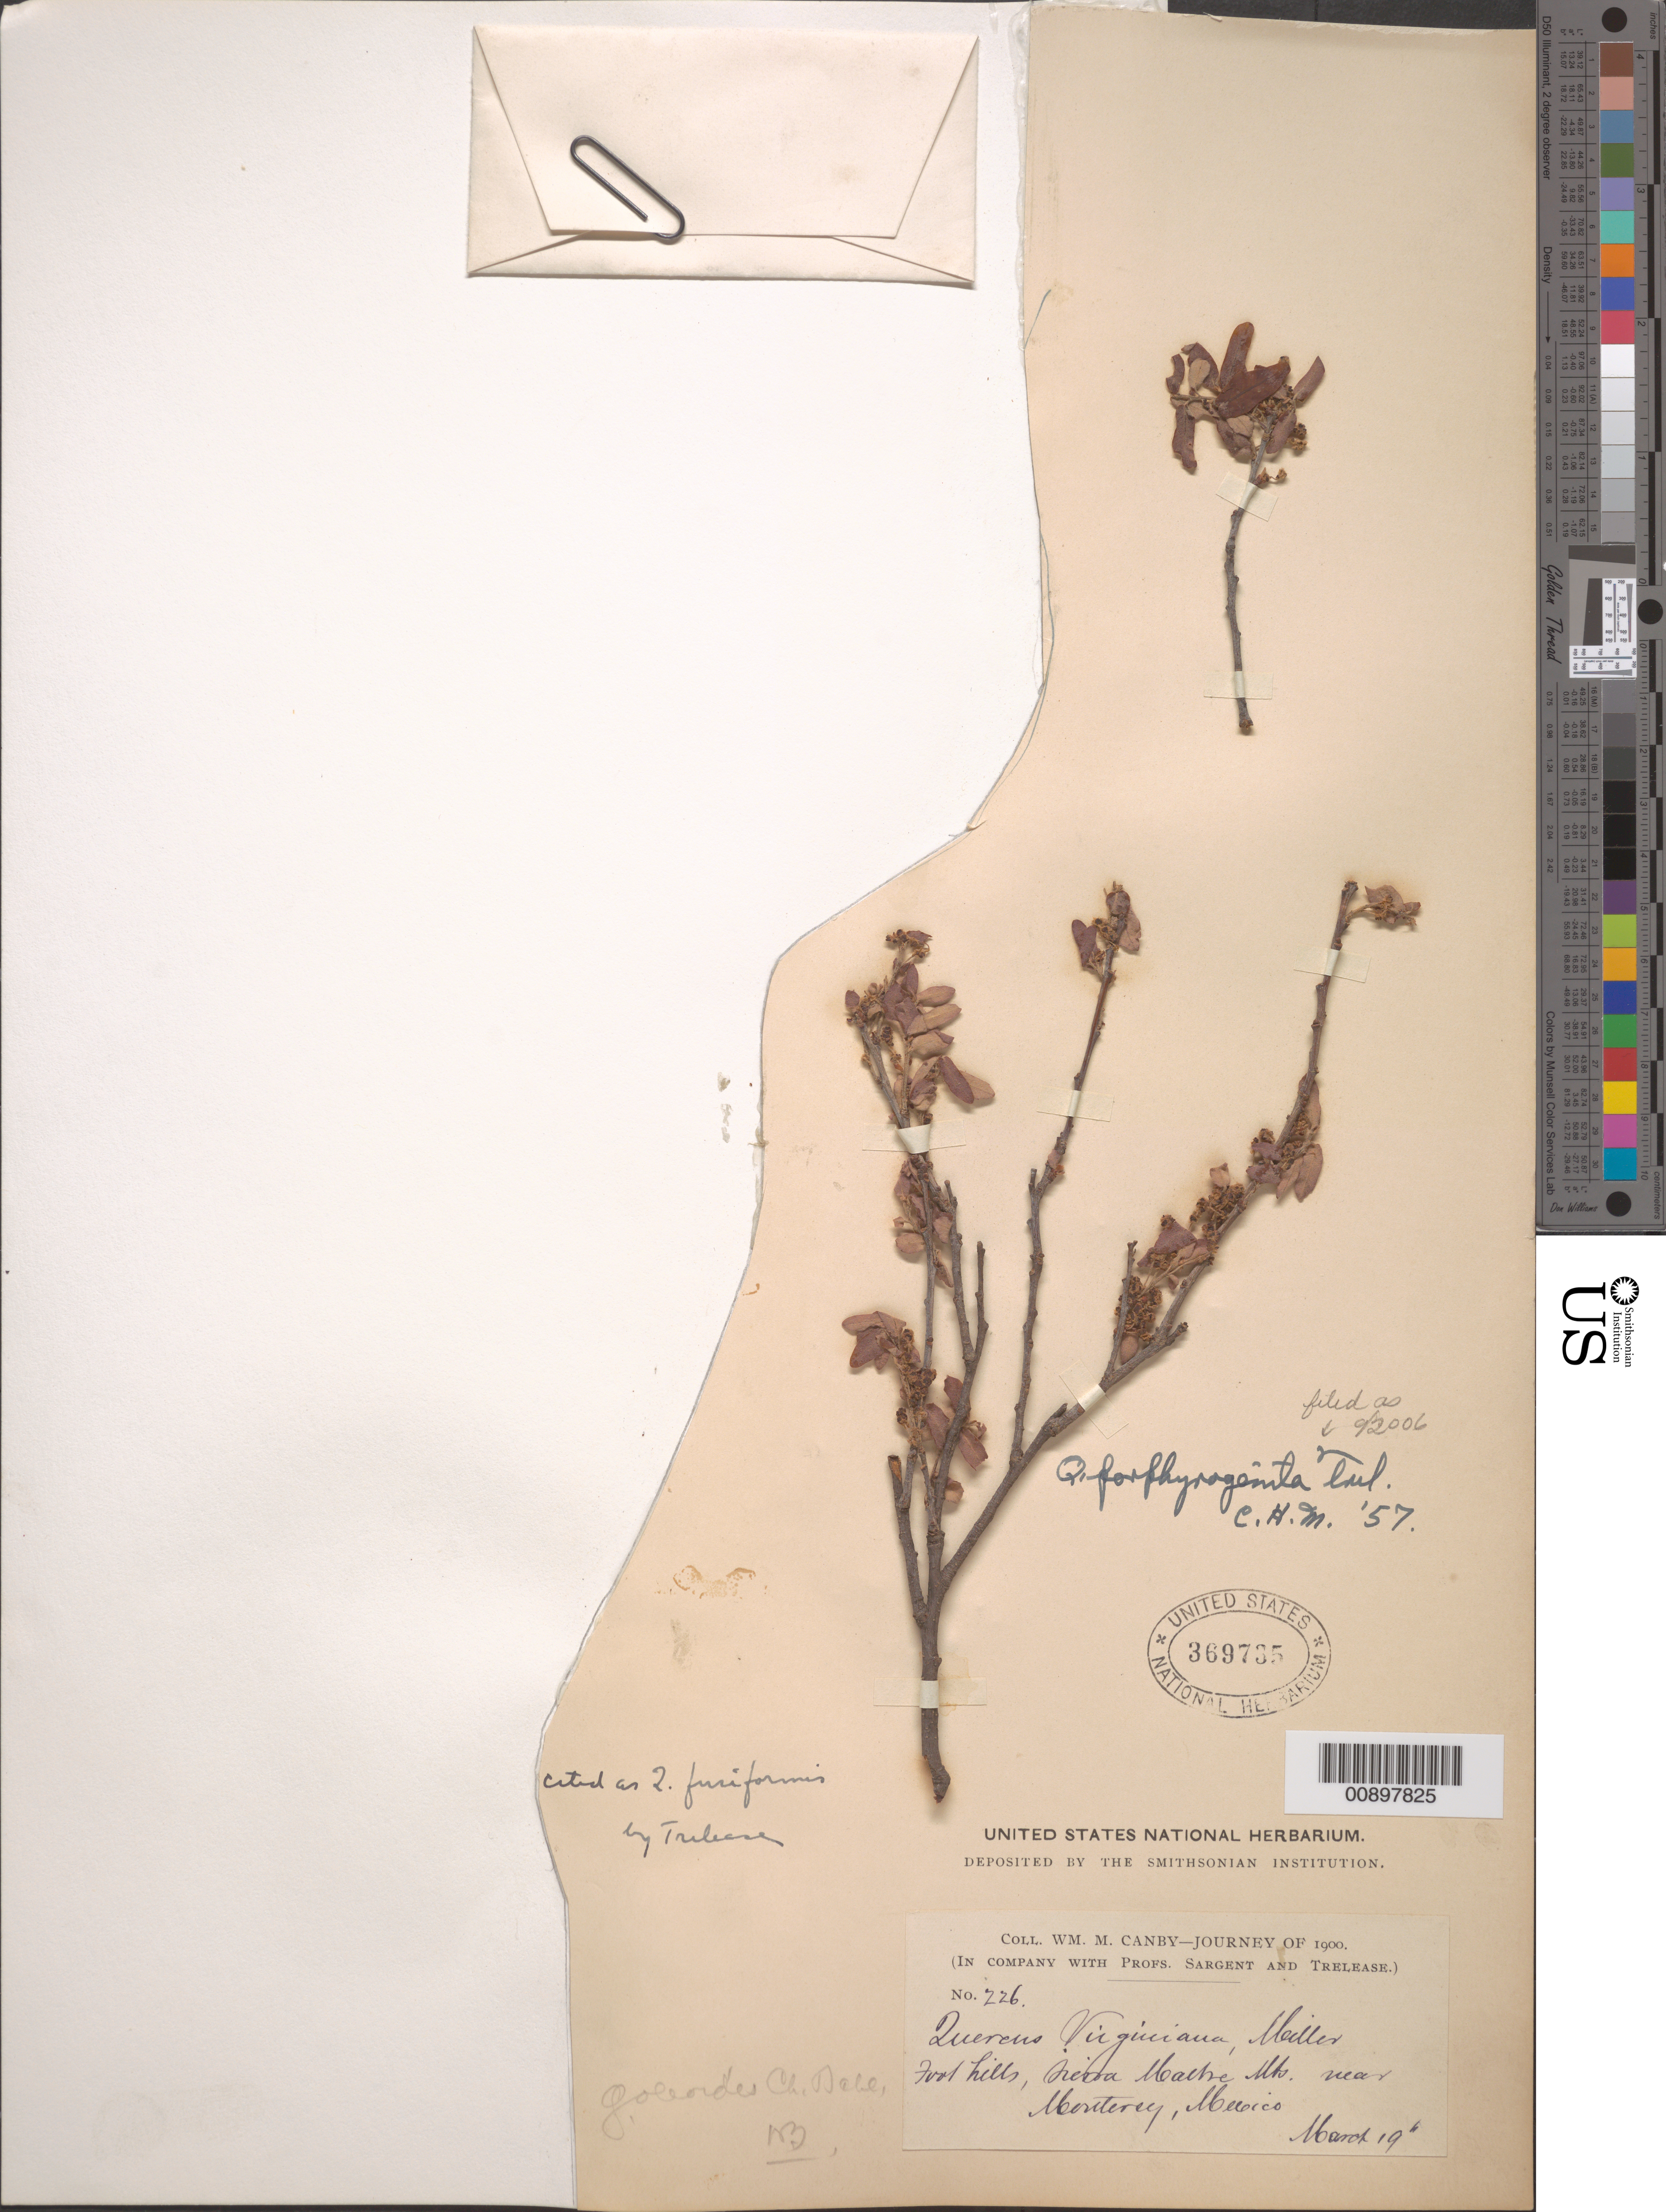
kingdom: Plantae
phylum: Tracheophyta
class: Magnoliopsida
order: Fagales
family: Fagaceae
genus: Quercus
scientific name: Quercus porphyrogenita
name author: Trel.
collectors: W. M. Canby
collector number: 226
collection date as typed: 19 Mar 1900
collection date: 1900-03-19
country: Mexico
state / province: Nuevo León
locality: Sierra Madre Mts. Near Monterrey.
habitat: Foot hills, Sierra.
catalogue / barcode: US 369735